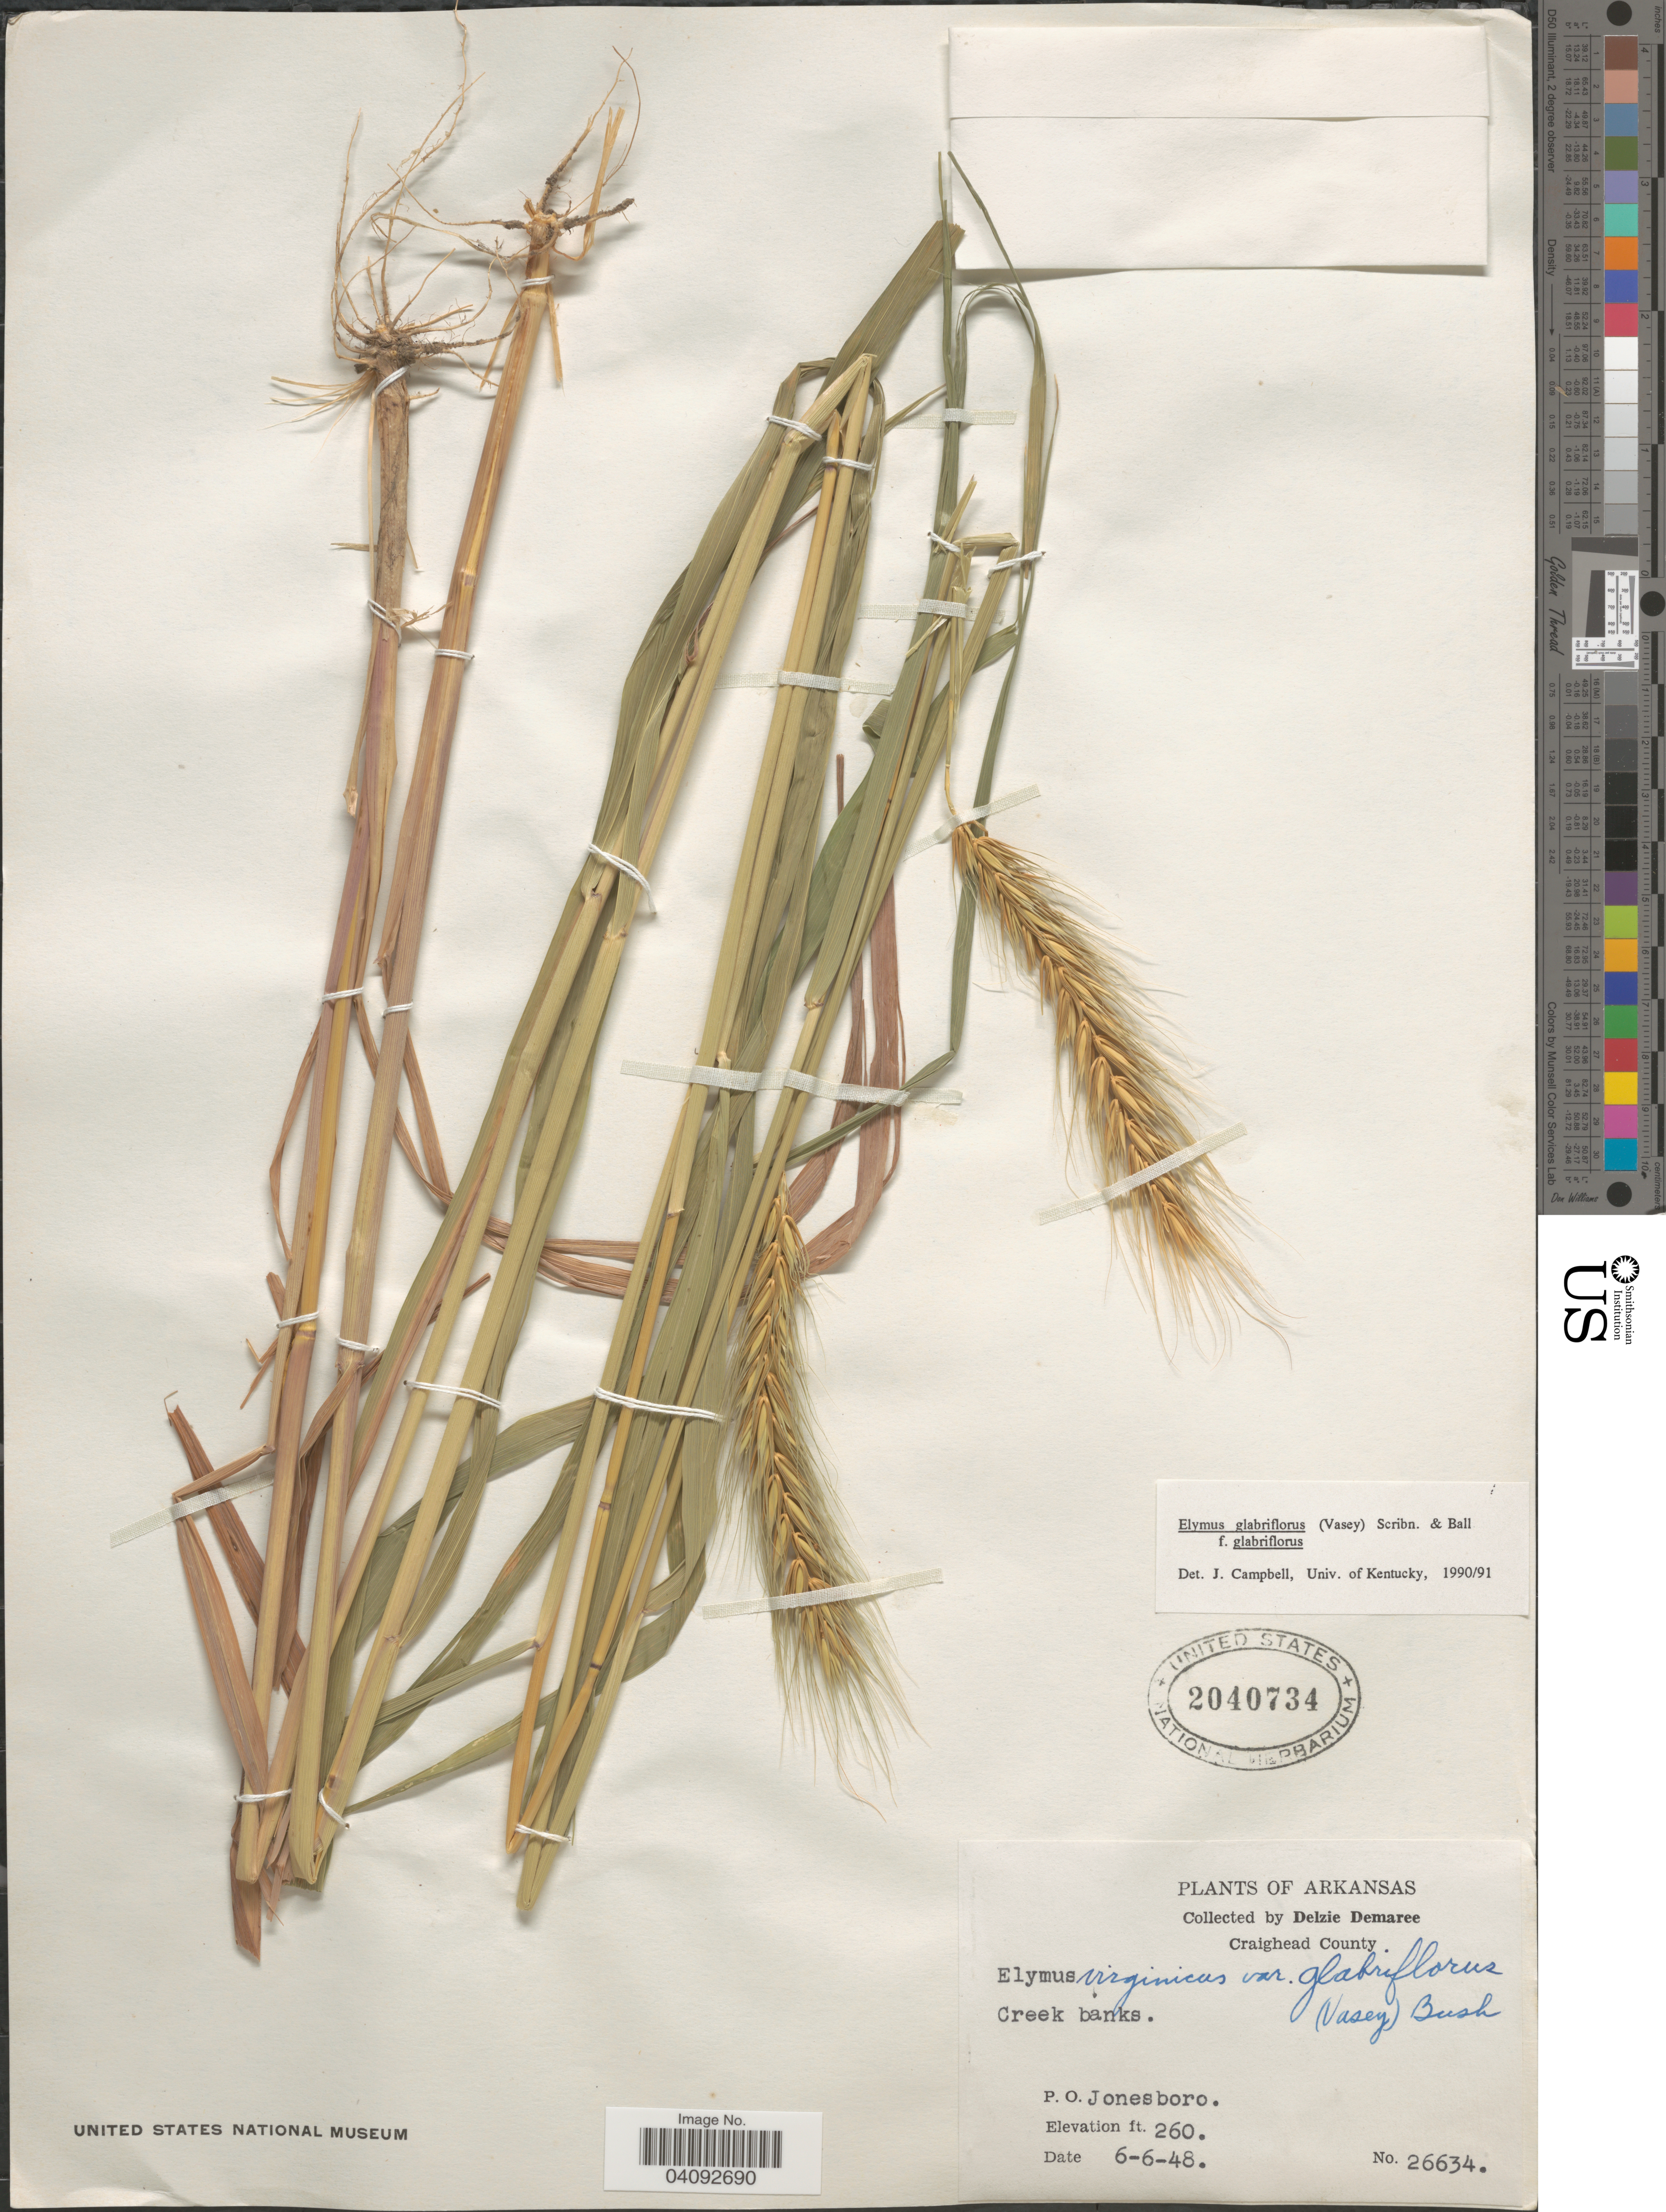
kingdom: Plantae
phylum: Tracheophyta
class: Liliopsida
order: Poales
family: Poaceae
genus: Elymus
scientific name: Elymus glabriflorus var. glabriflorus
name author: (Vasey ex L.H. Dewey) Scribn. & C.R. Ball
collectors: D. Demaree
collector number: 26634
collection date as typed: Transcribed d/m/y: 6/6/48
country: United States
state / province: Arkansas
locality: Craighead County. P.O. Jonesboro.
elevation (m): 79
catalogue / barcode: US 2040734